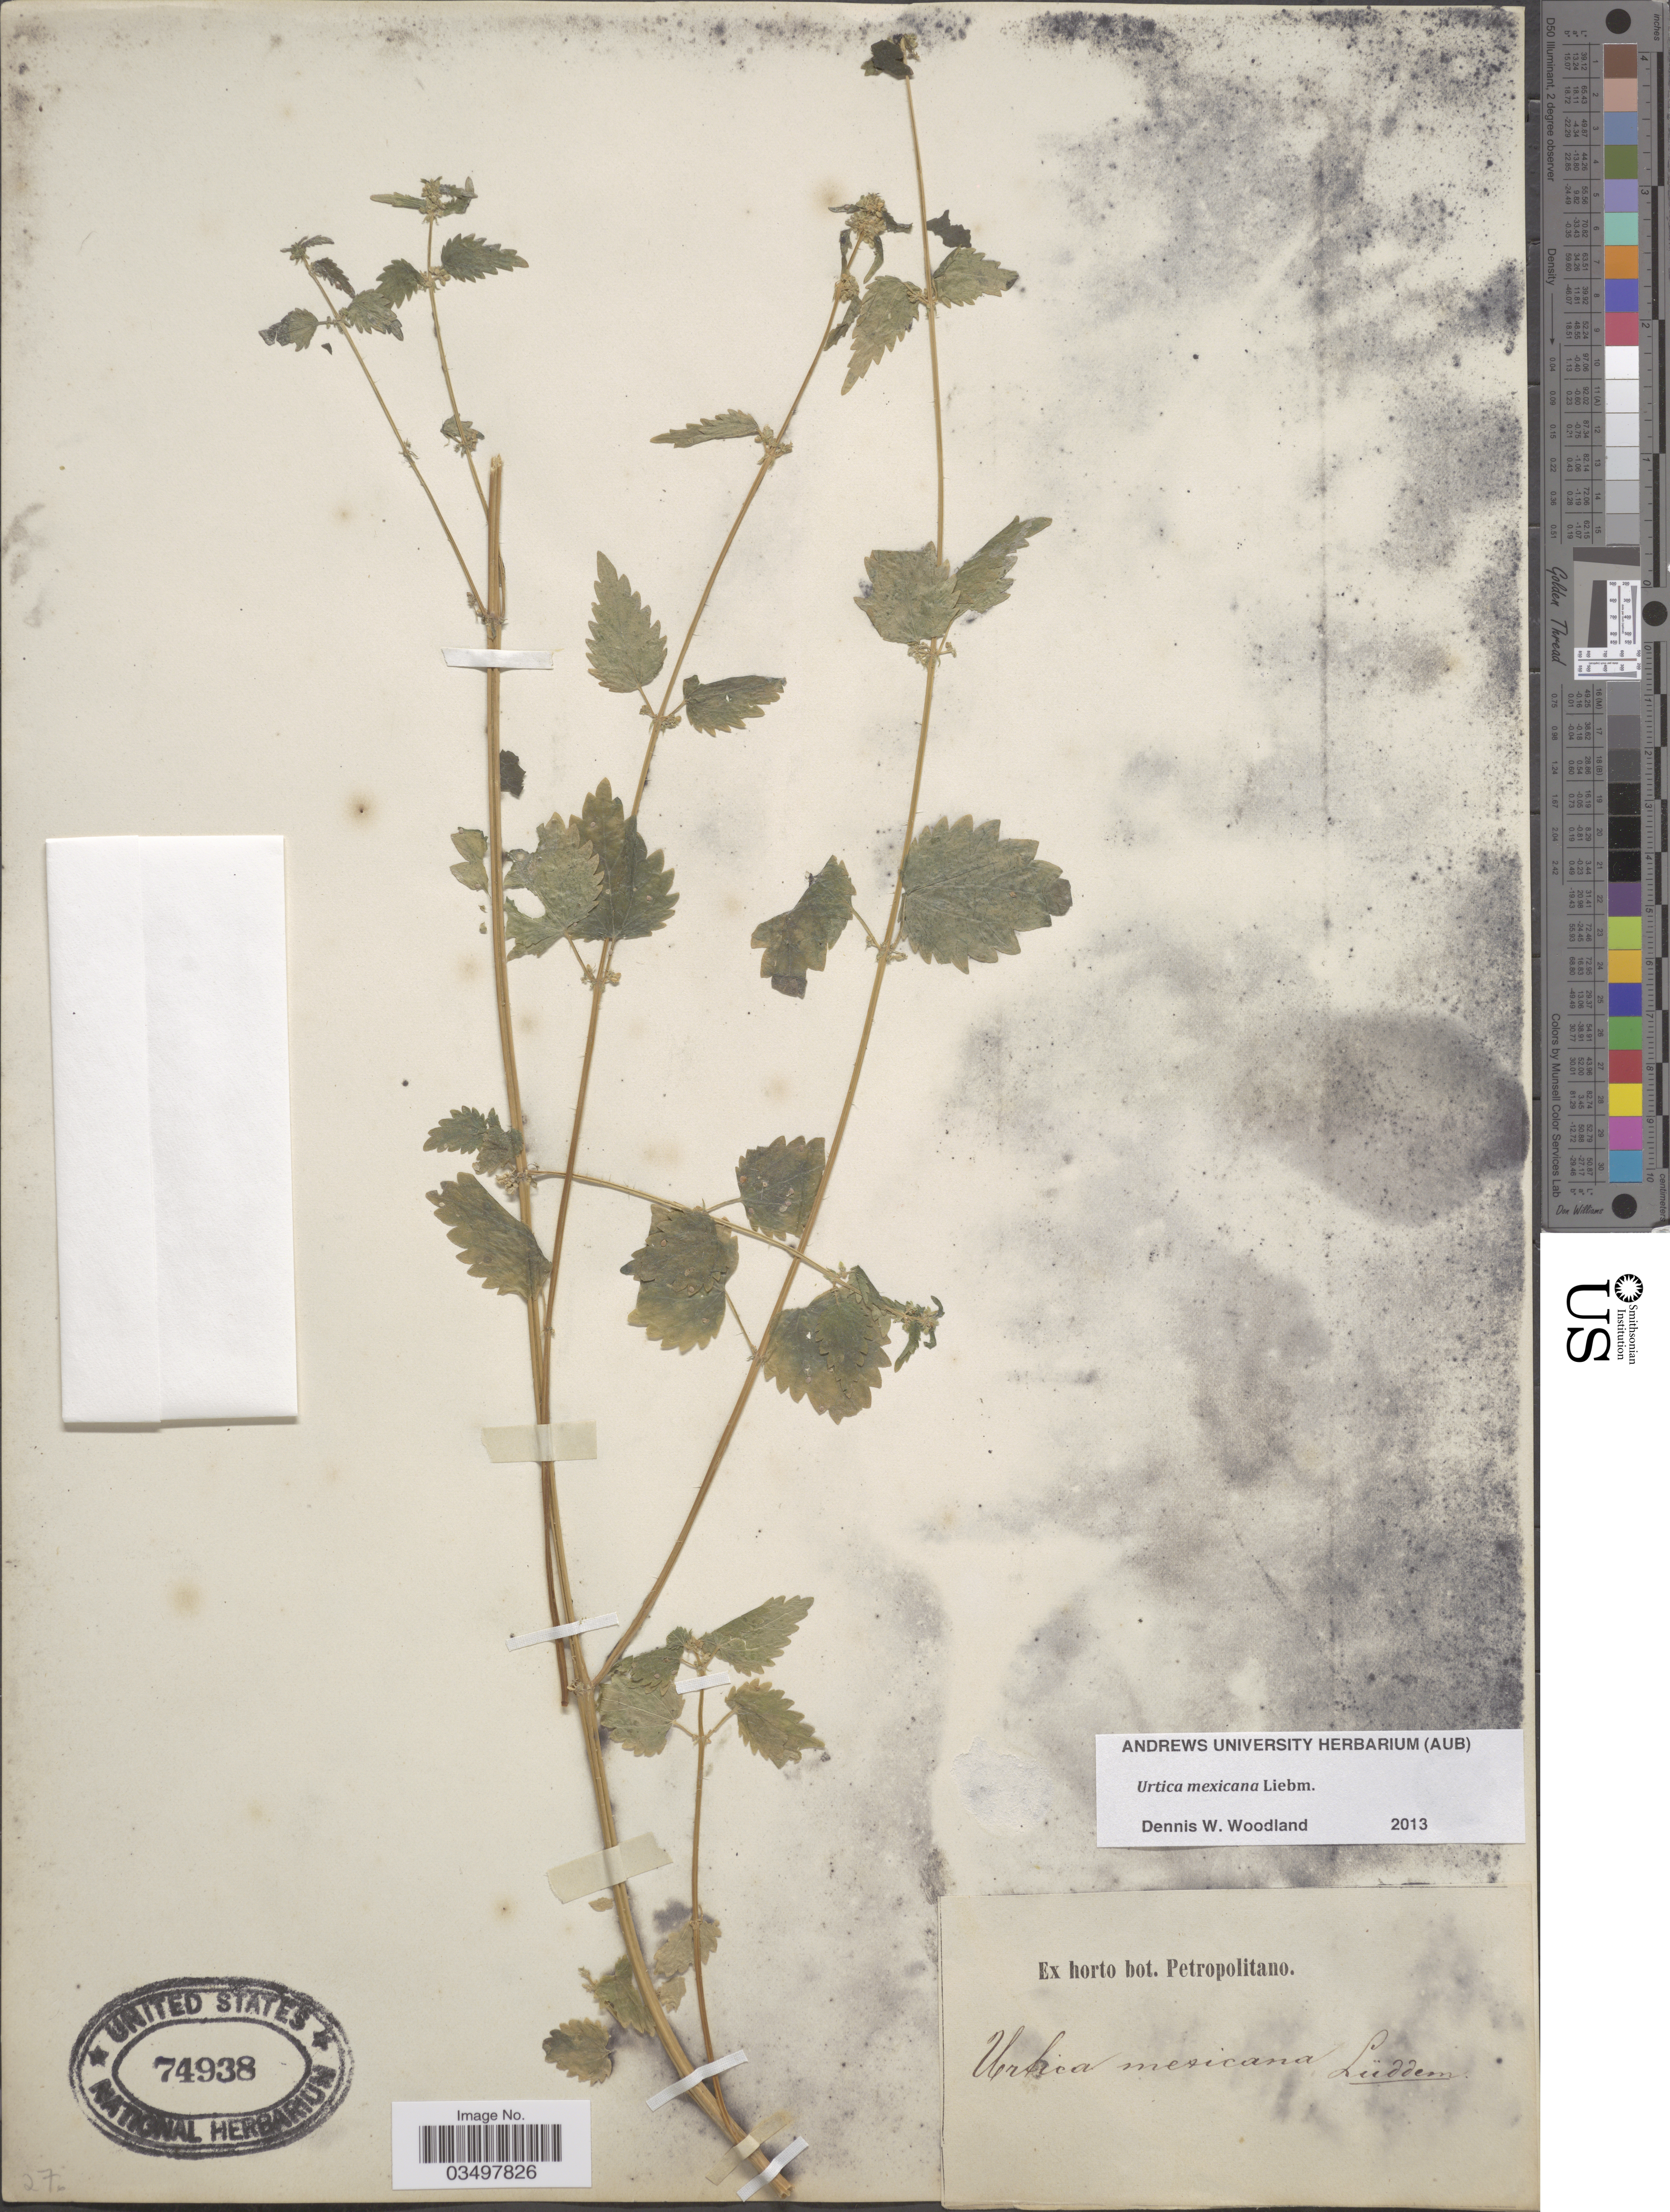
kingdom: Plantae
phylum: Tracheophyta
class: Magnoliopsida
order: Rosales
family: Urticaceae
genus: Urtica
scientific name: Urtica mexicana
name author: Liebm.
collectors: ex Horto Bot. Petropolitano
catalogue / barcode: US 74938